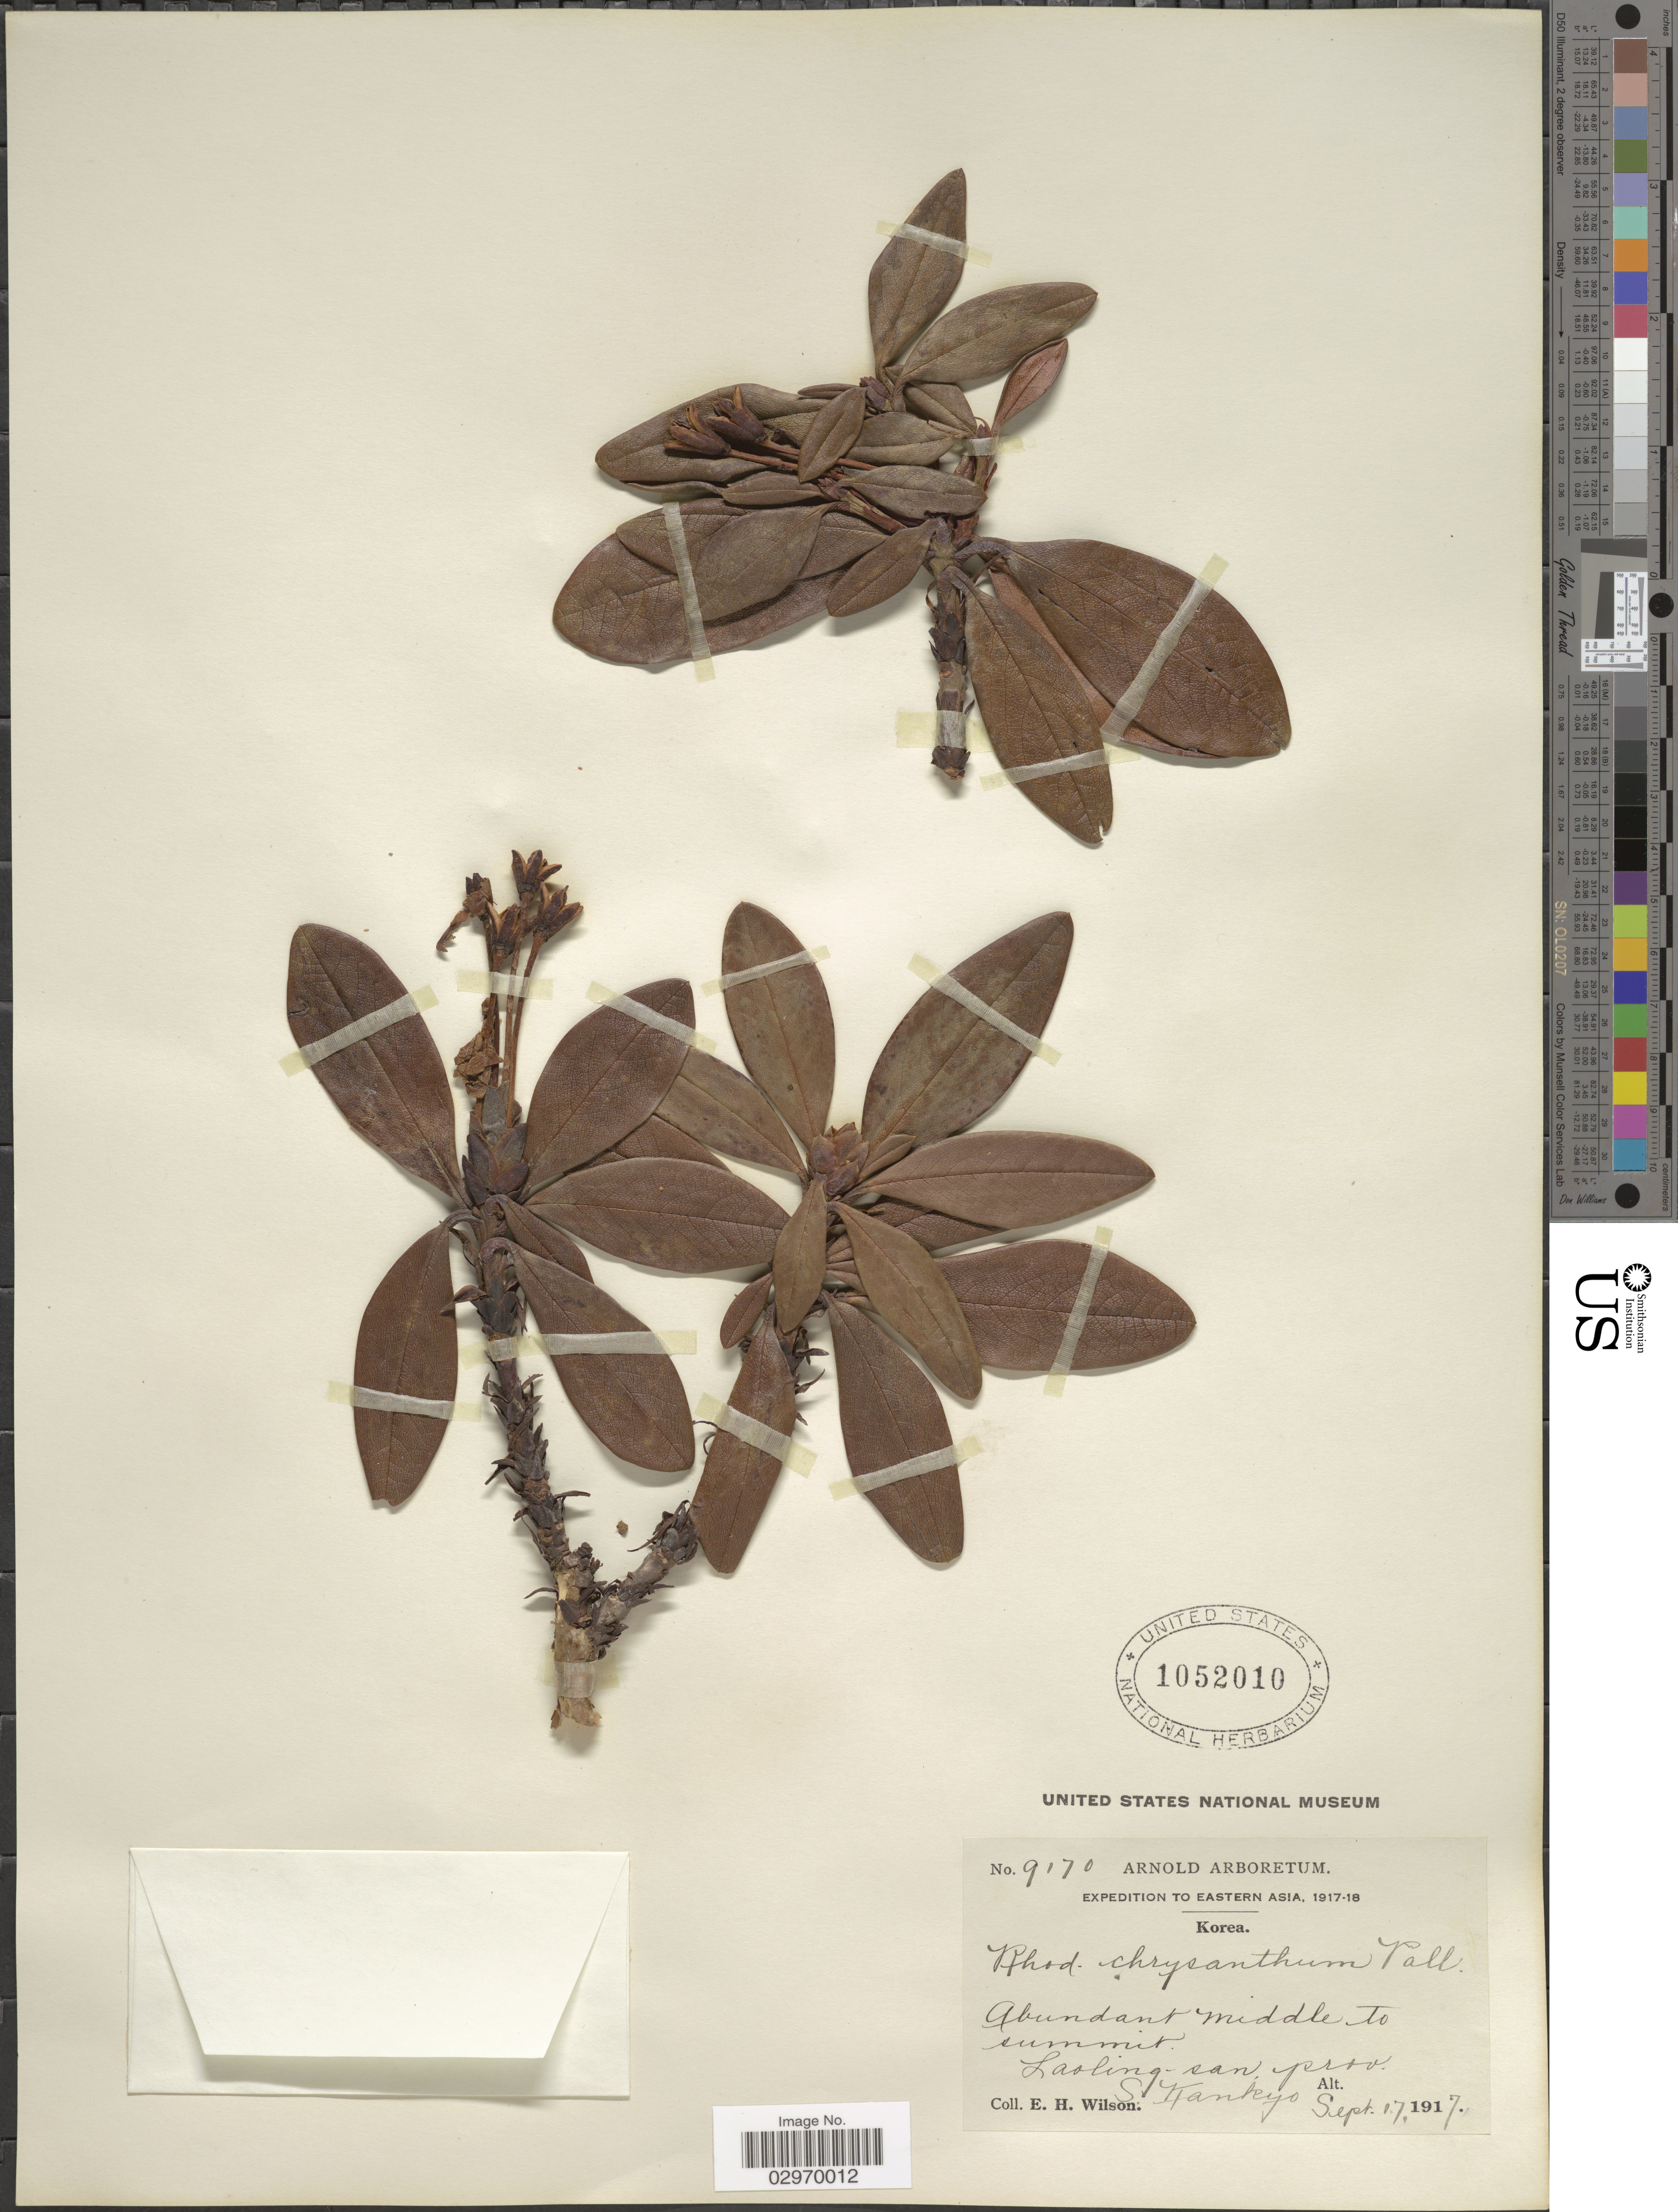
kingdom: Plantae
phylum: Tracheophyta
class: Magnoliopsida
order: Ericales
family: Ericaceae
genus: Rhododendron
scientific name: Rhododendron chrysanthum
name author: Pall.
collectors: E. Wilson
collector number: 9170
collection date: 1917-09-17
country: North Korea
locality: Eastern Asia, Korea, Laoling-san Prov., S. Kankyo.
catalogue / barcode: US 1052010